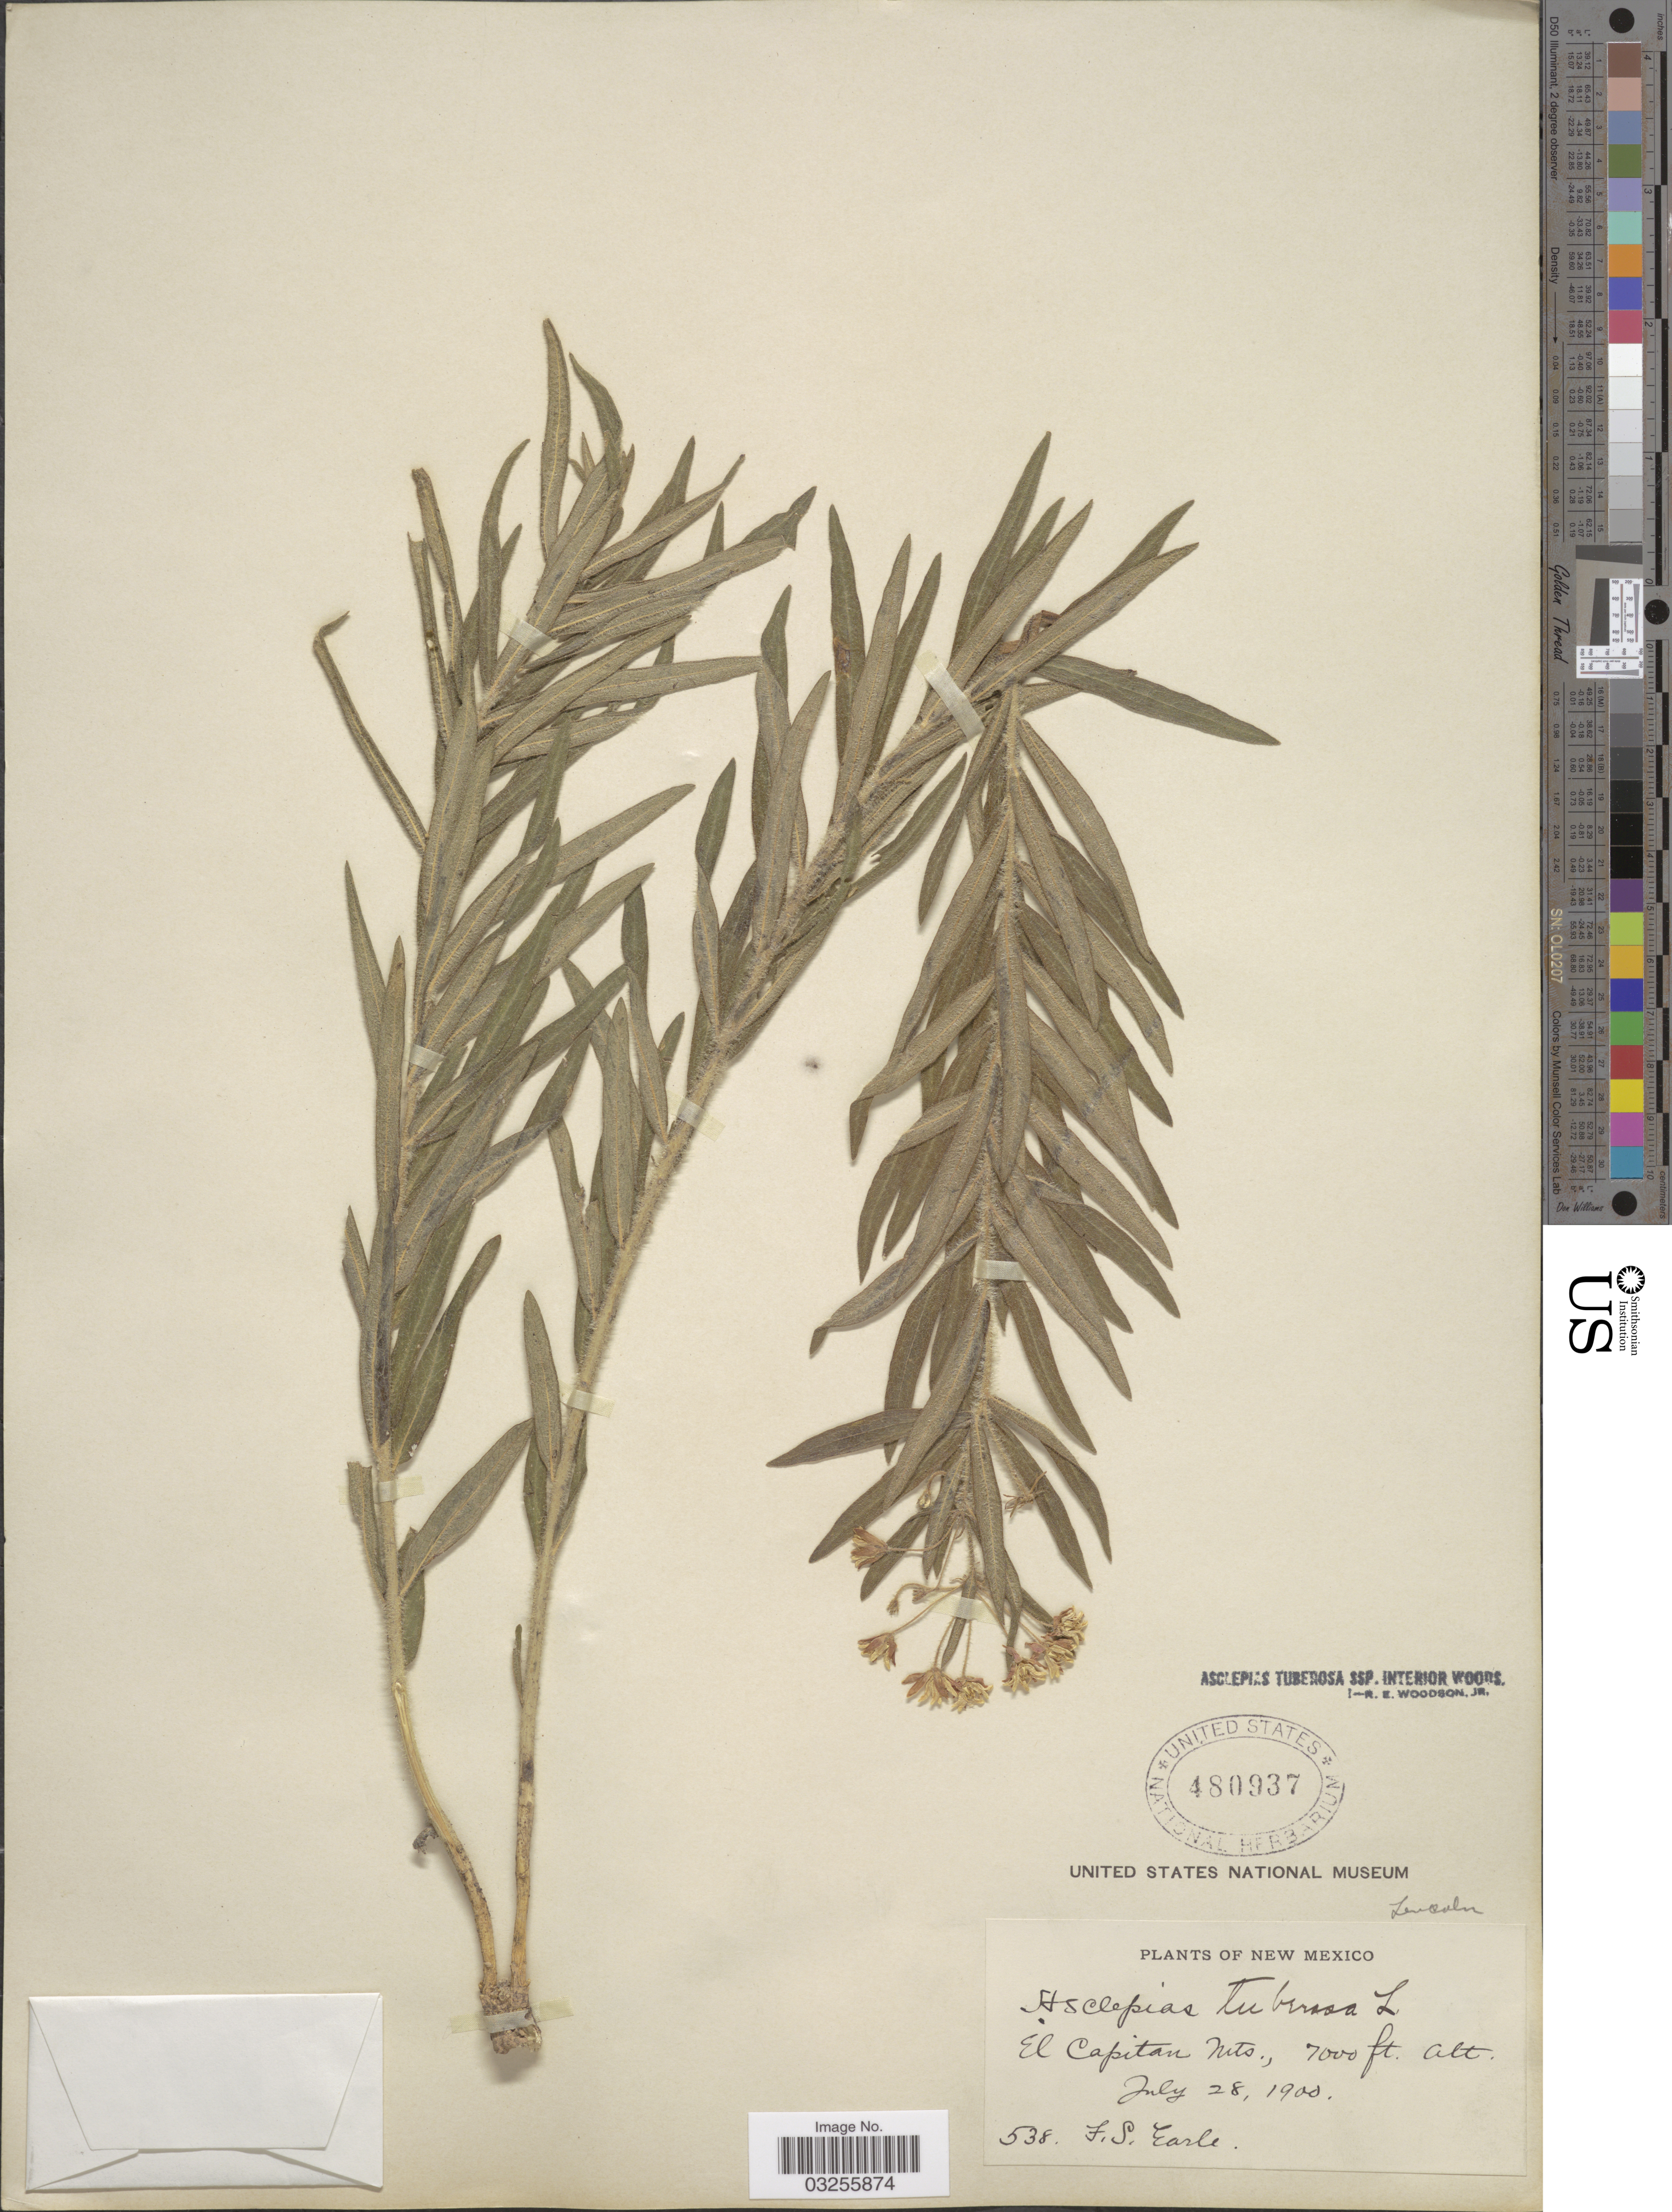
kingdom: Plantae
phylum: Tracheophyta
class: Magnoliopsida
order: Gentianales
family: Apocynaceae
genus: Asclepias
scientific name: Asclepias tuberosa subsp. interior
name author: Woodson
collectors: F. S. Earle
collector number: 538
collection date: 1900-07-28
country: United States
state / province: New Mexico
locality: El Capitan Mts.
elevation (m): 2134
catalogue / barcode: US 480937